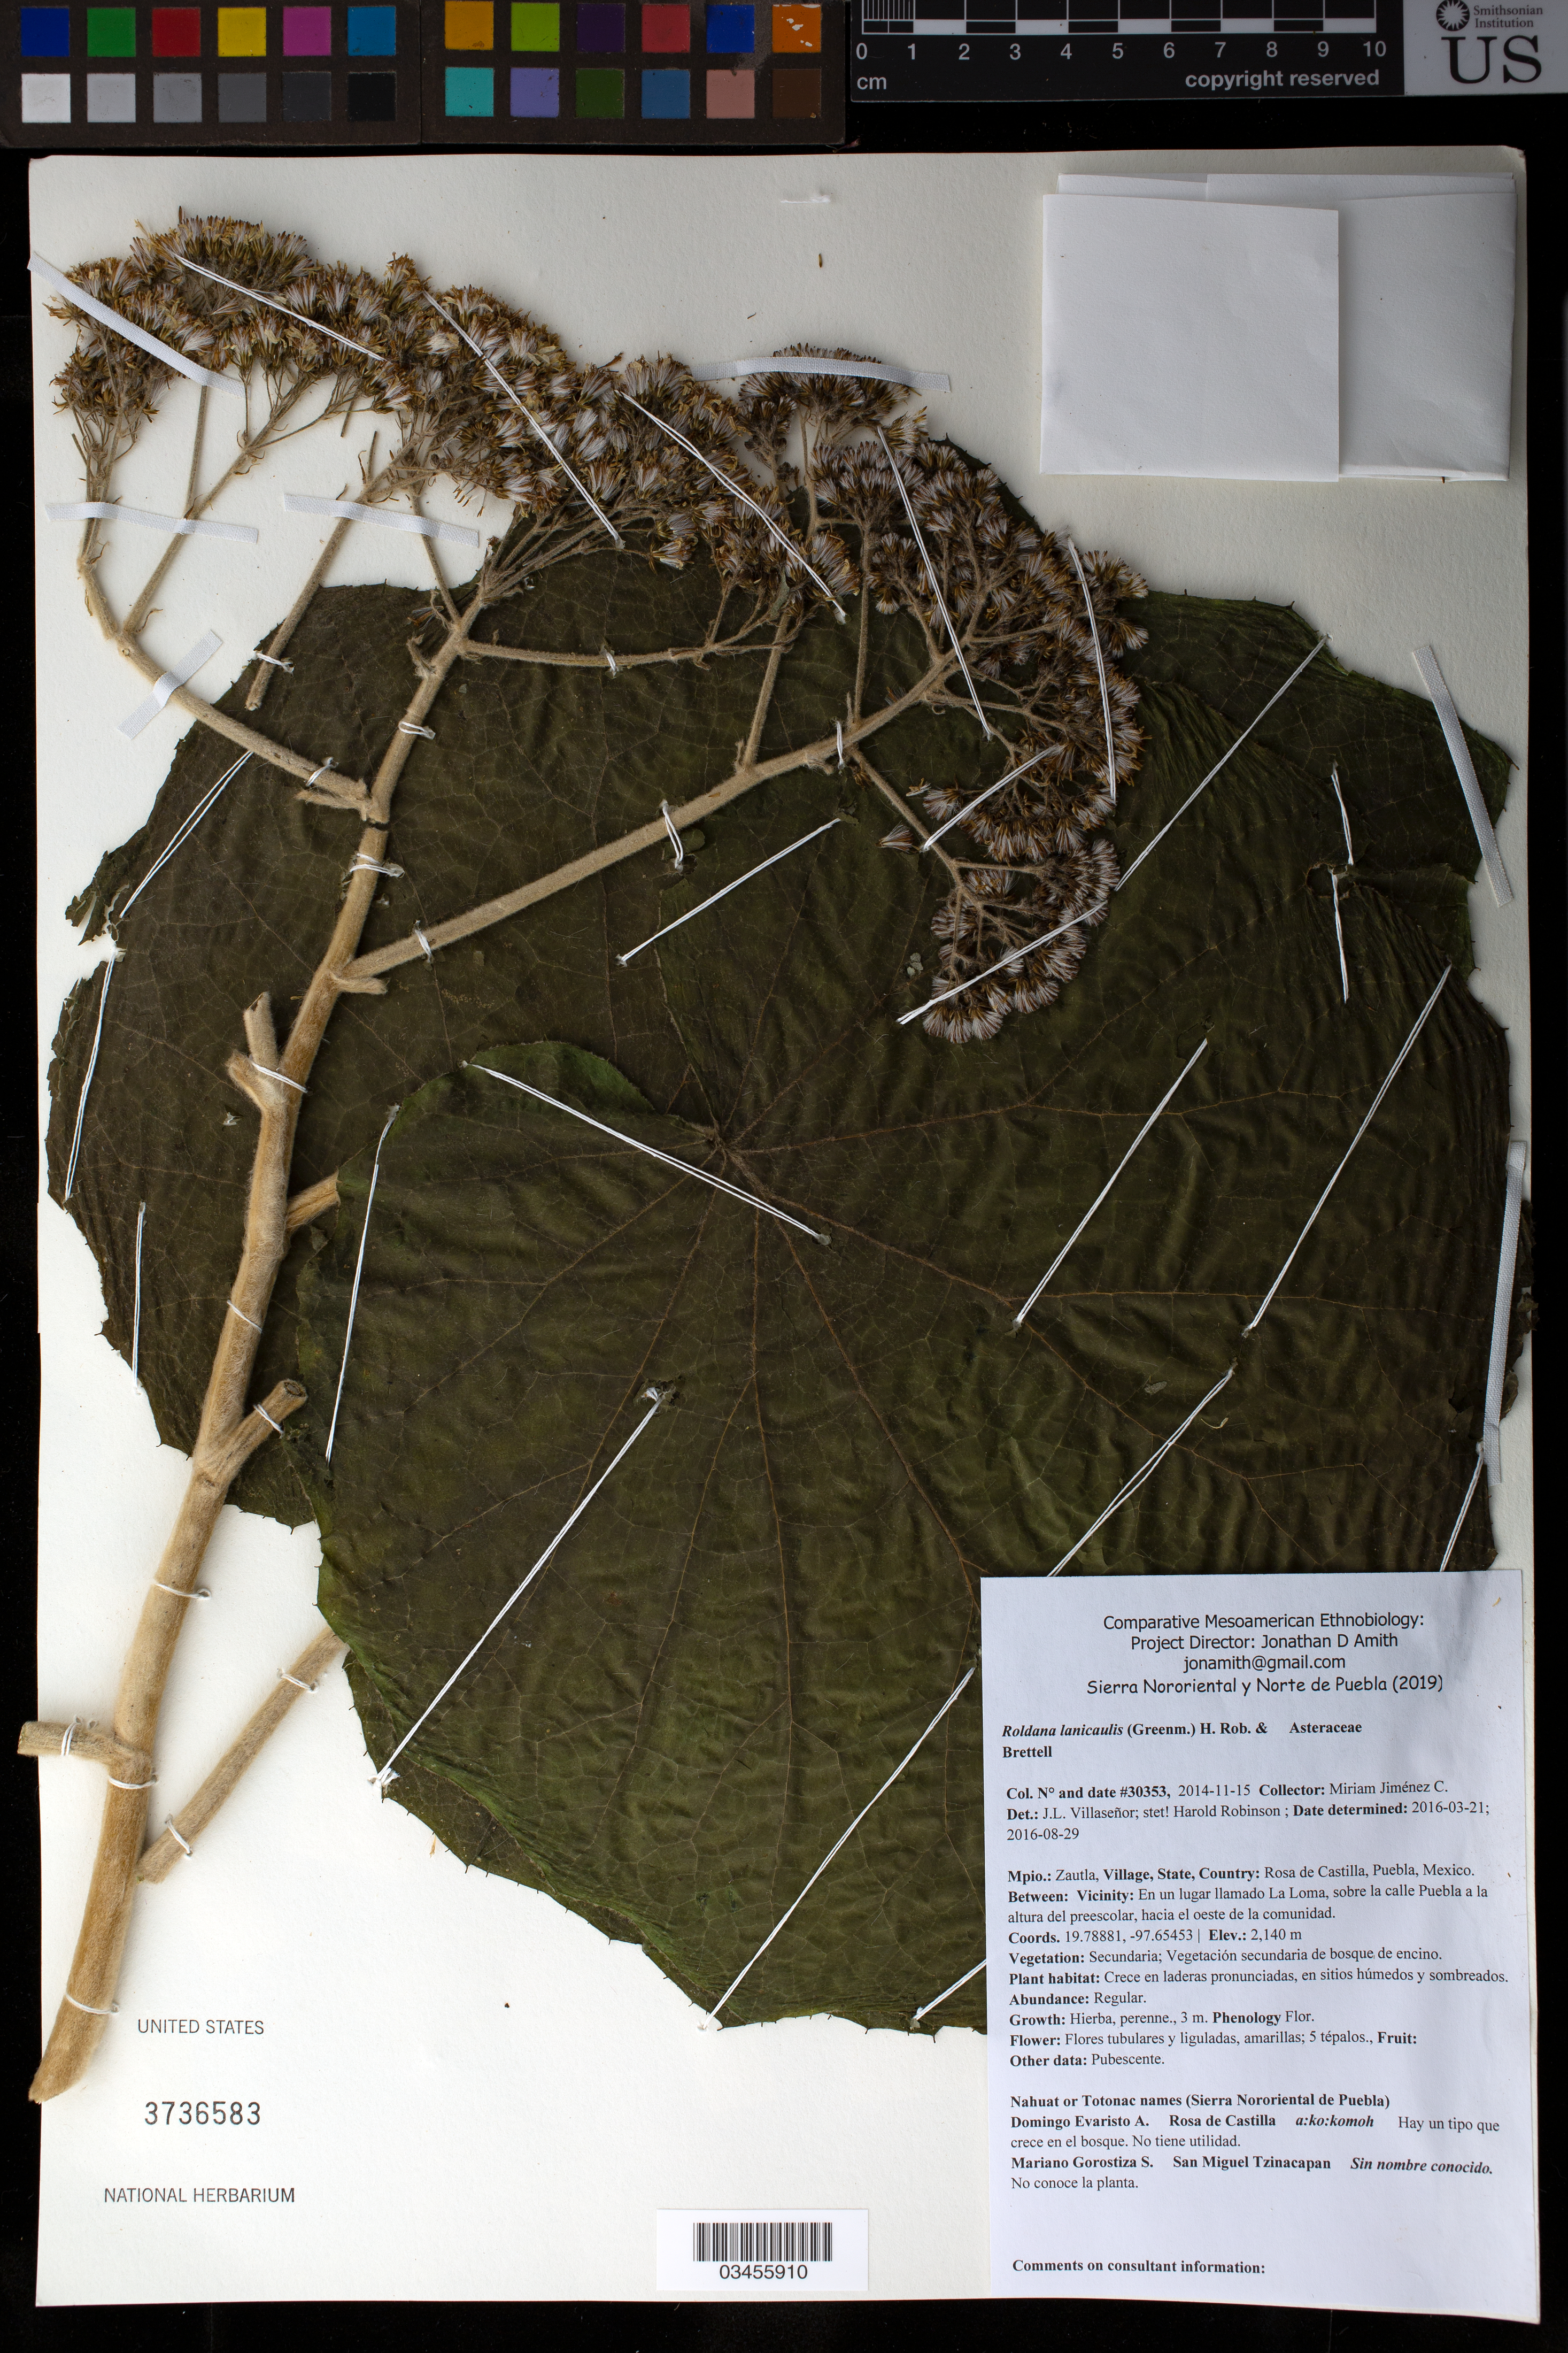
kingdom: Plantae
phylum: Tracheophyta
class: Magnoliopsida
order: Asterales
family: Asteraceae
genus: Roldana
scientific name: Roldana lanicaulis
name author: (Greenm.) H. Rob. & Brettell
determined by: Robinson, Harold E., (US)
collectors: M. Jiménez Chimil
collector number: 30353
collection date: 2014-11-15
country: México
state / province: Puebla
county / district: Zautla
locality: PUEBLO: Rosa de Castilla; LOCALIDAD EXACTA: En La Loma, sobre la calle Puebla a la altura del preescolar, hacia el oeste de la comunidad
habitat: Vegetación secundaria de bosque de encino; en laderas pronunciadas, en sitios húmedos y sombreados.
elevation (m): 2140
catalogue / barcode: US 3736583